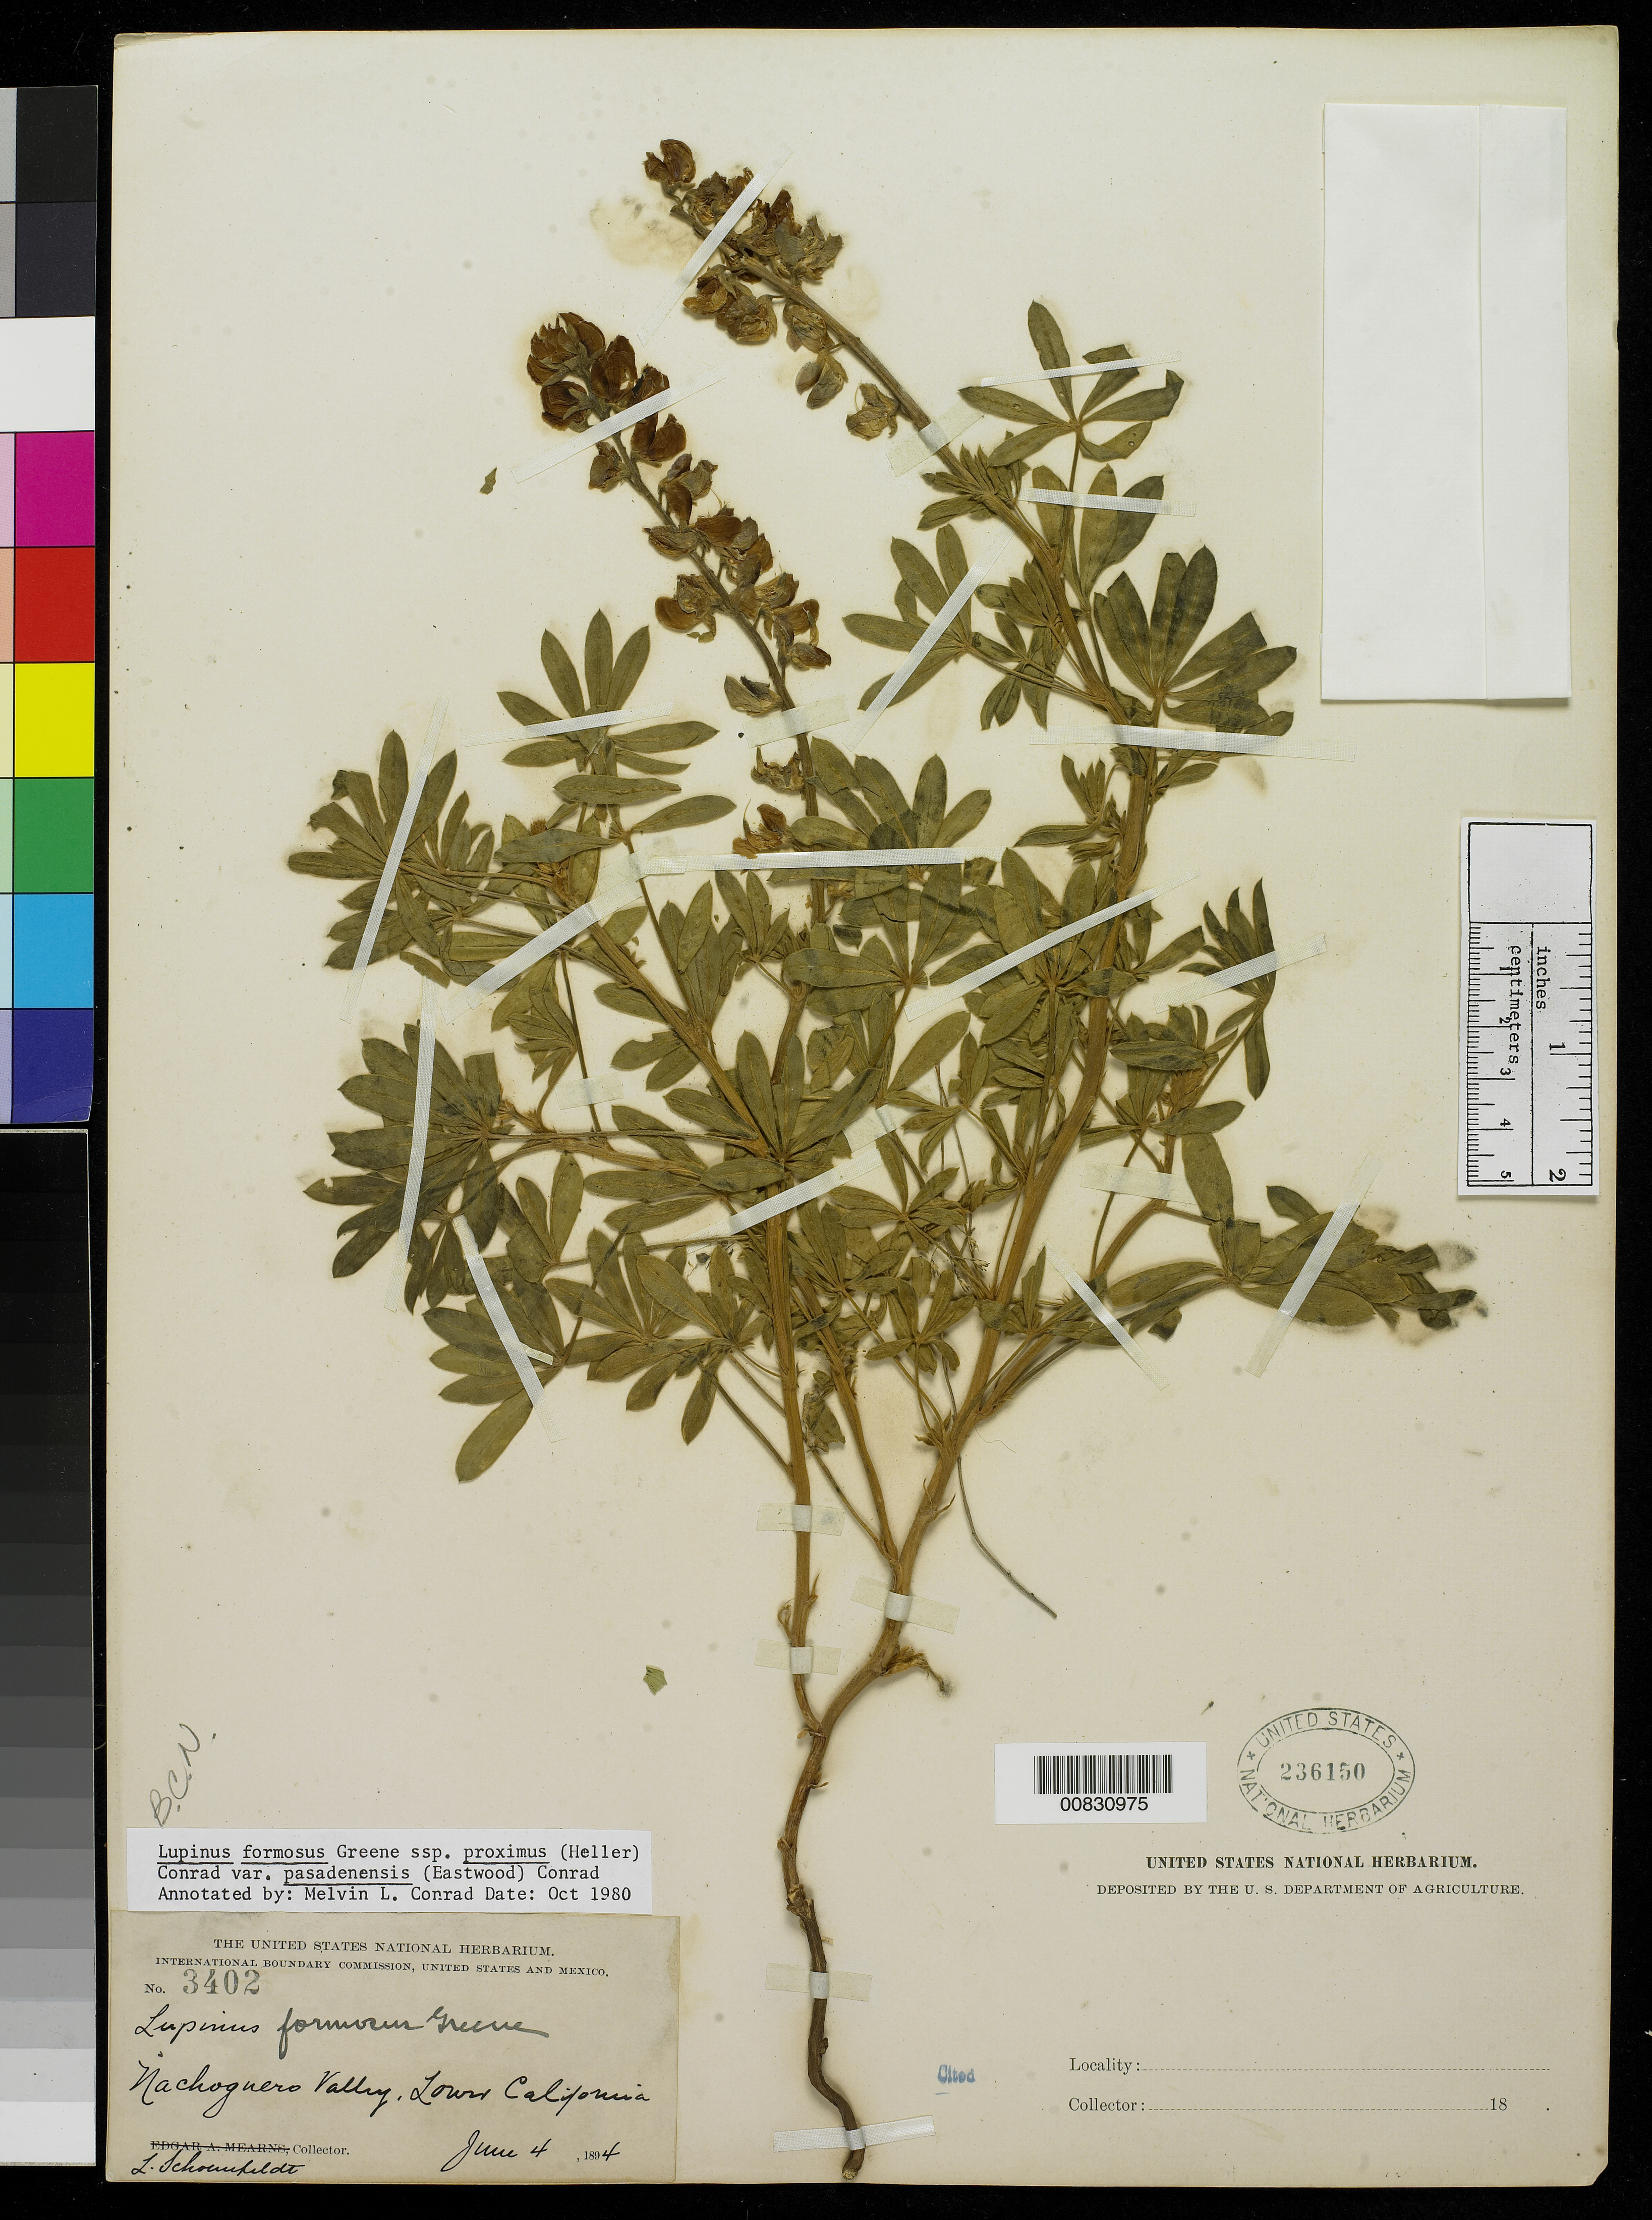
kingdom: Plantae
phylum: Tracheophyta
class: Magnoliopsida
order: Fabales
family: Fabaceae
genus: Lupinus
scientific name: Lupinus formosus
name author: Greene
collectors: L. Schoenfeldt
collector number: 3402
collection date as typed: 04 Jun 1894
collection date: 1894-06-04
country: Mexico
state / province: Baja California Norte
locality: Nachoguero Valley, Baja California.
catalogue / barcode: US 236150